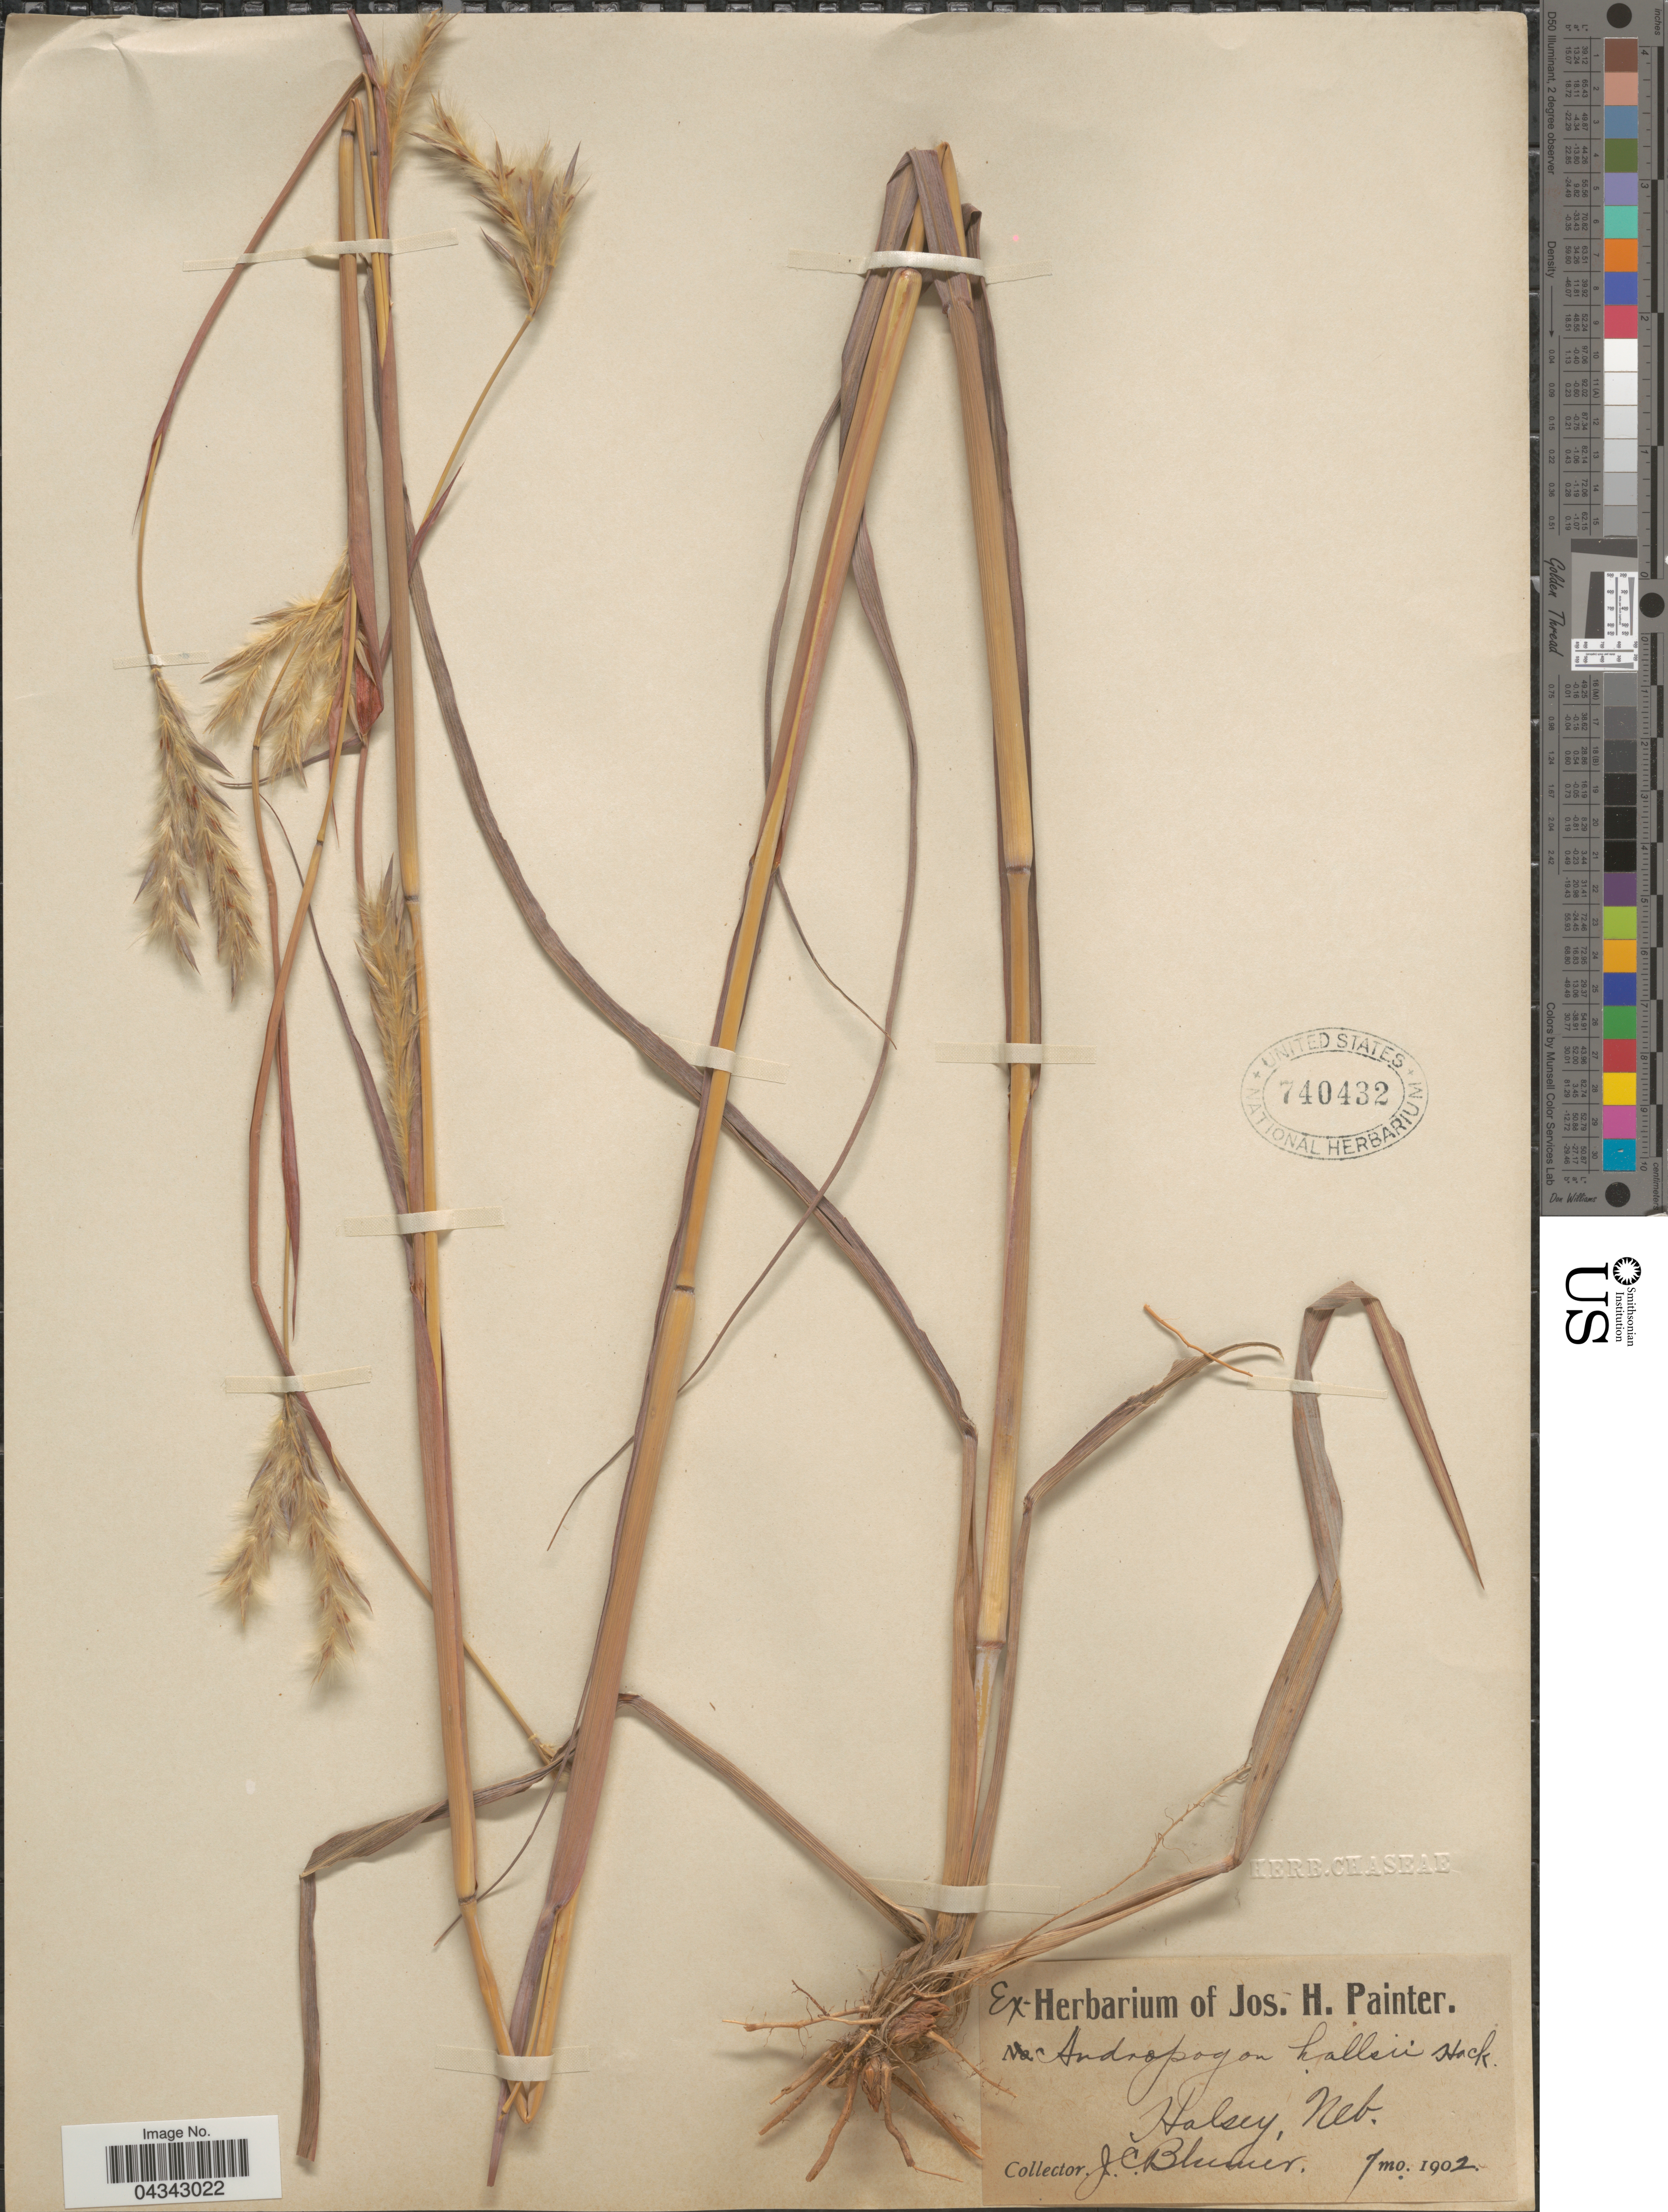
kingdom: Plantae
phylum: Tracheophyta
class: Liliopsida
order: Poales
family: Poaceae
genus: Andropogon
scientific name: Andropogon gerardii subsp. hallii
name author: (Hack.) Wipff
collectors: J. C. Blumer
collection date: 1902-07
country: United States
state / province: Nebraska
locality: Halsey.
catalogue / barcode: US 740432